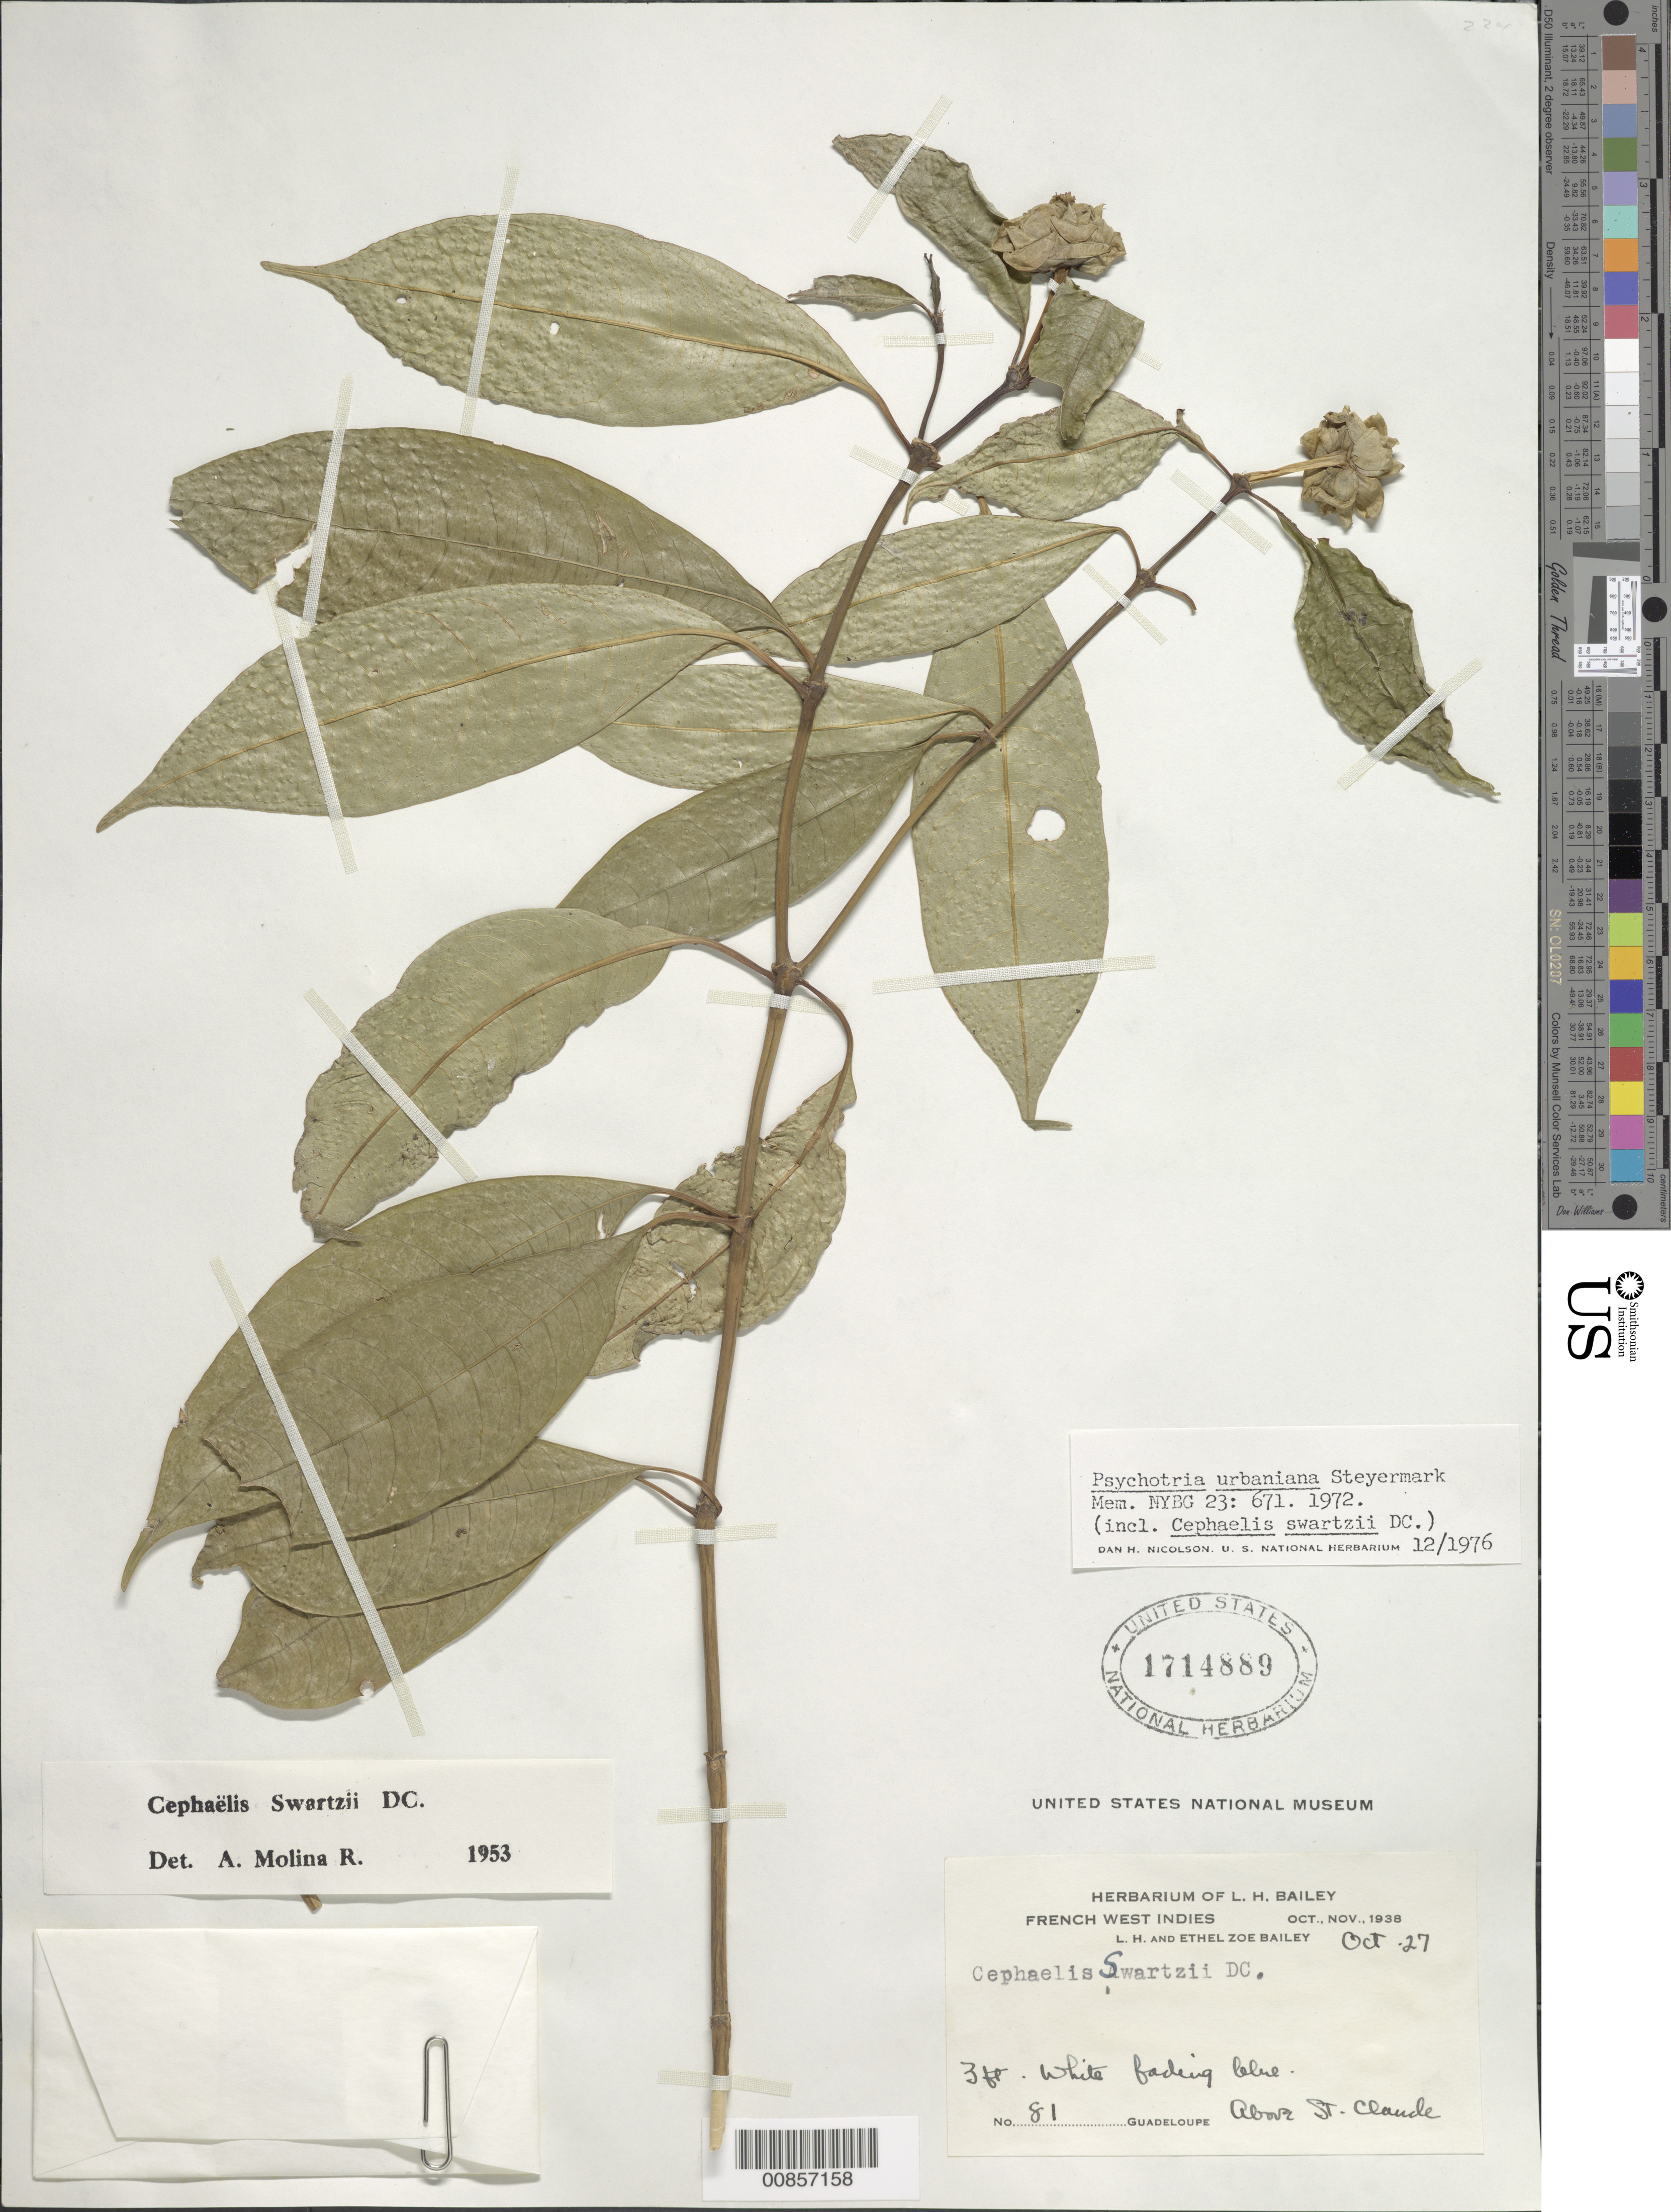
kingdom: Plantae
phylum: Tracheophyta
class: Magnoliopsida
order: Gentianales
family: Rubiaceae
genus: Psychotria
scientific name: Psychotria urbaniana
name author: Steyerm.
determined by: Nicolson, Dan H.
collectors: L. H. Bailey & E. Z. Bailey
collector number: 81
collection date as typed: Oct 1938 and -- Nov 1938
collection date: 1938-10,1938-11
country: Guadeloupe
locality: Above St. Claude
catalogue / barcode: US 1714889